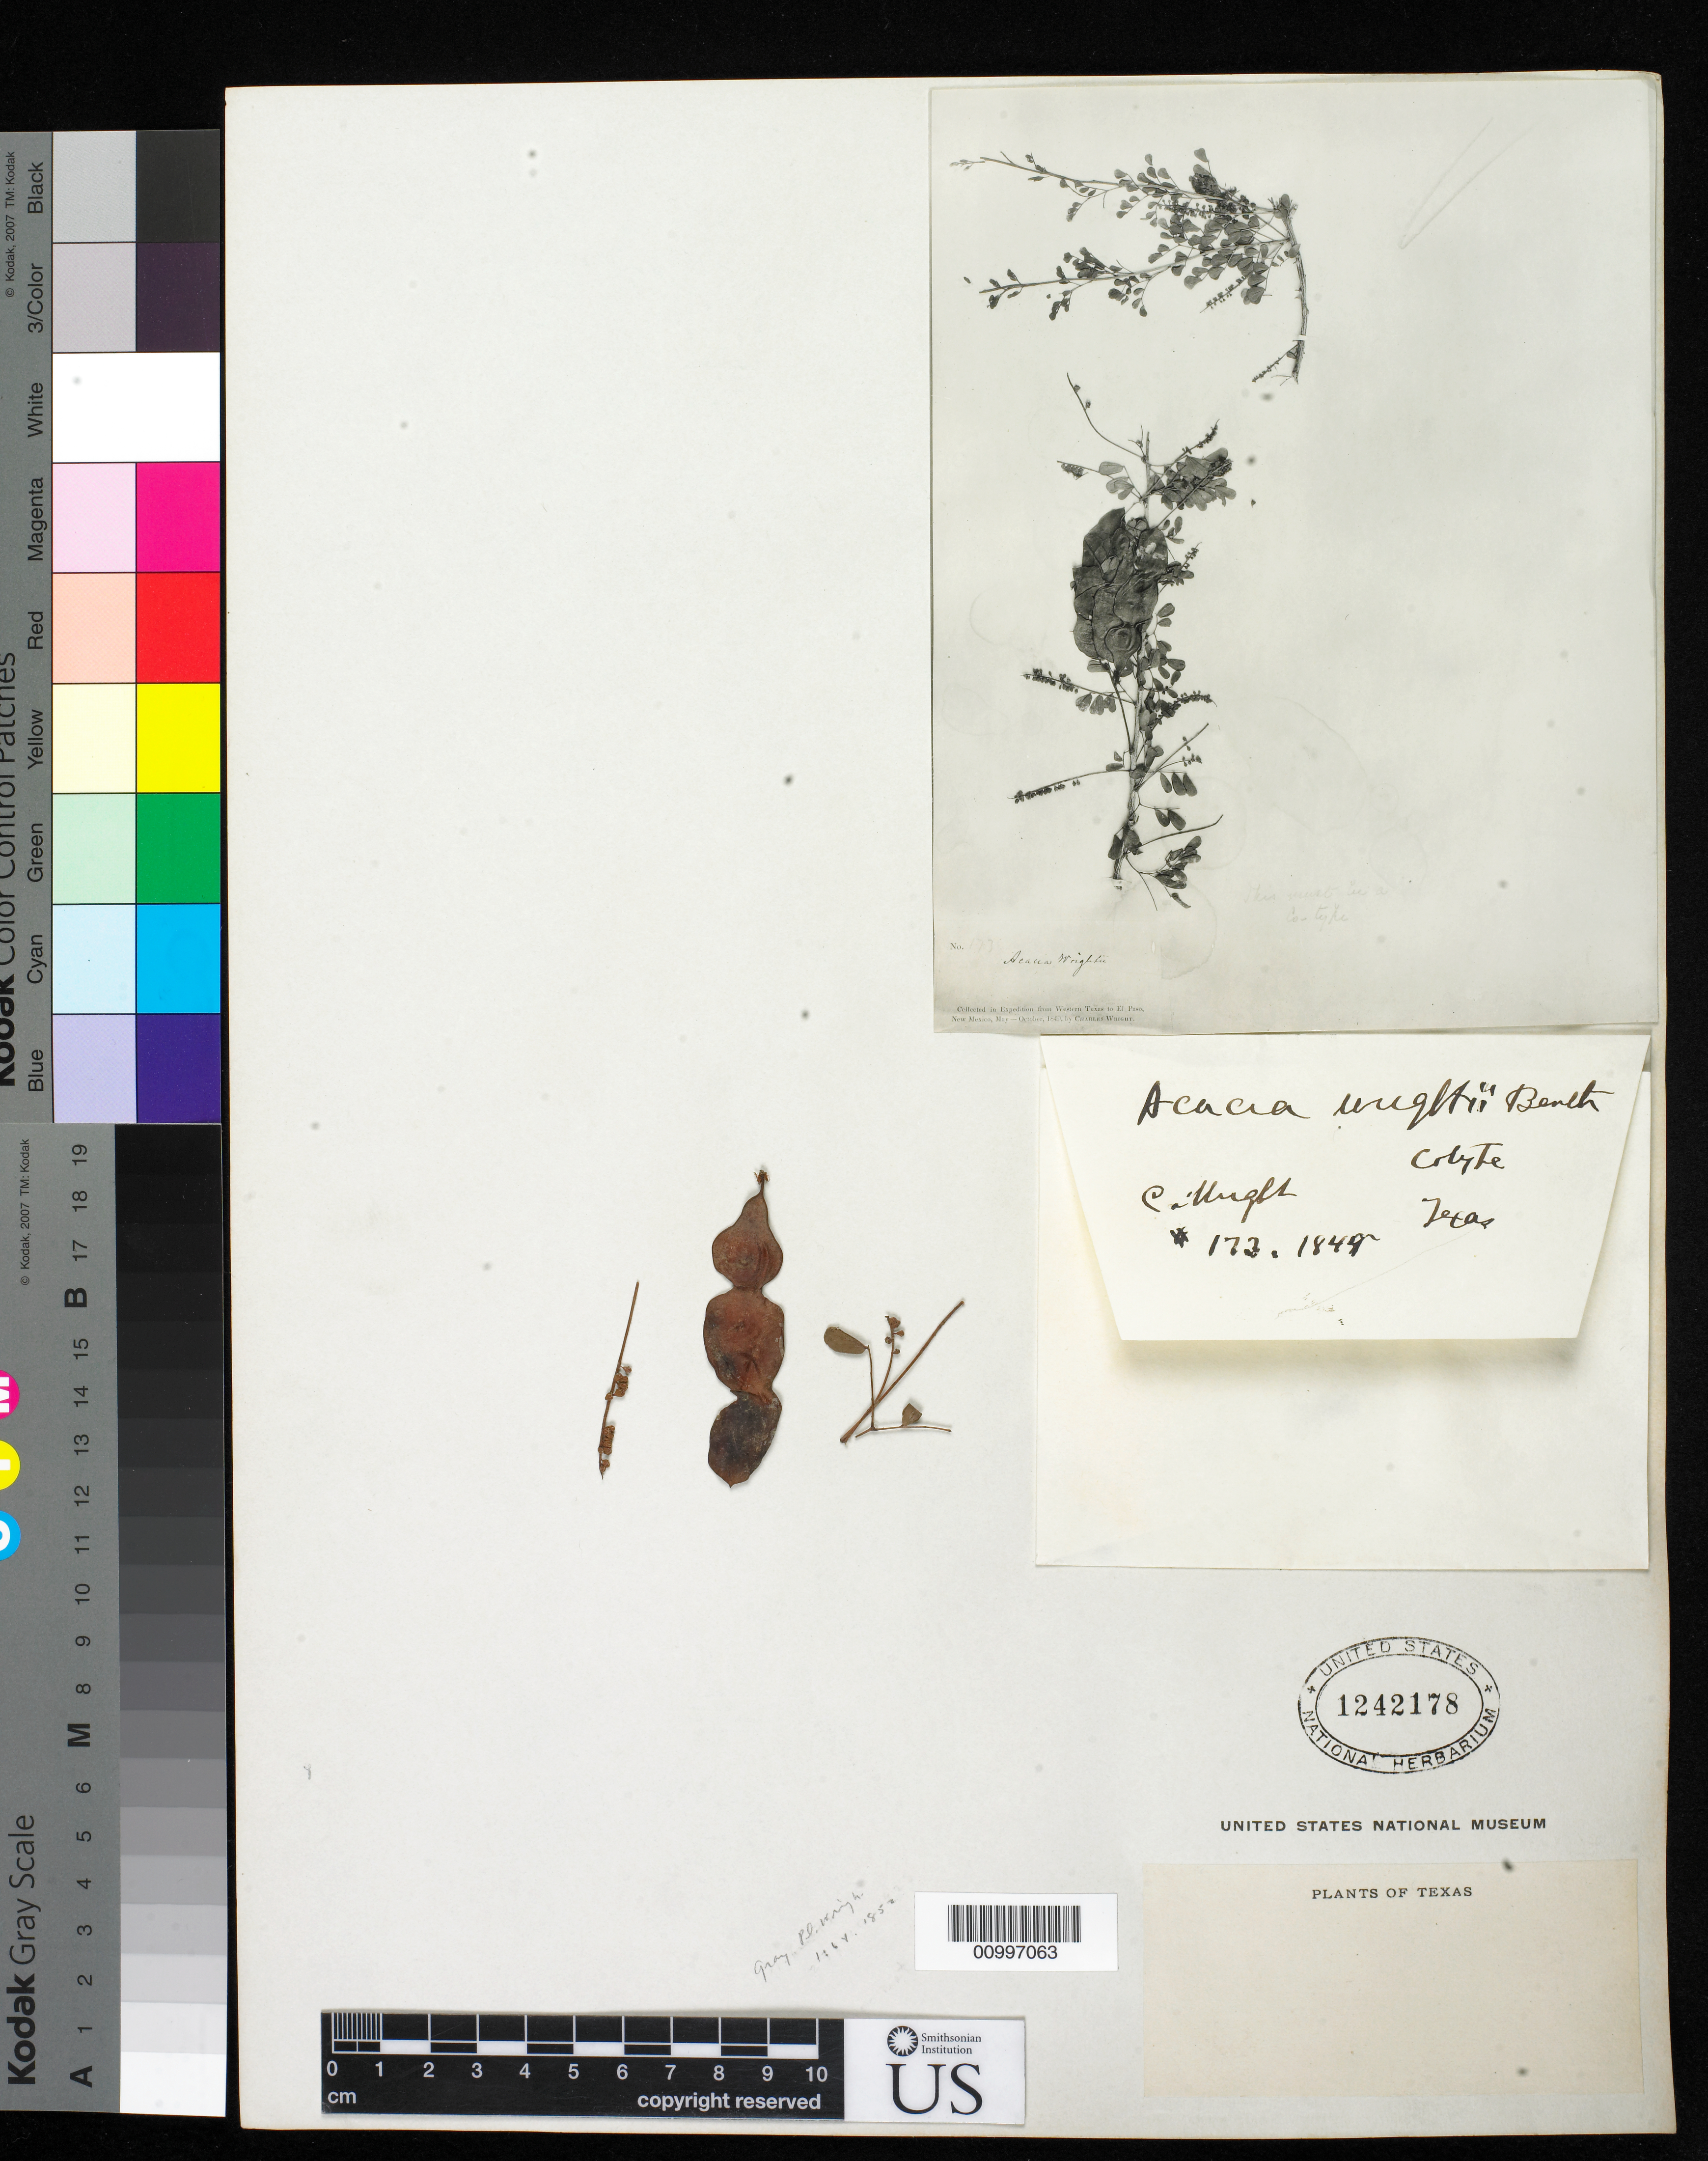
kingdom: Plantae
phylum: Tracheophyta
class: Magnoliopsida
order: Fabales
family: Fabaceae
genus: Acacia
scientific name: Acacia wrightii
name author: Benth.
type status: Syntype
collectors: C. Wright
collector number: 173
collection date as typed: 1849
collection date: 1849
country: United States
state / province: Texas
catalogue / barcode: US 1242178